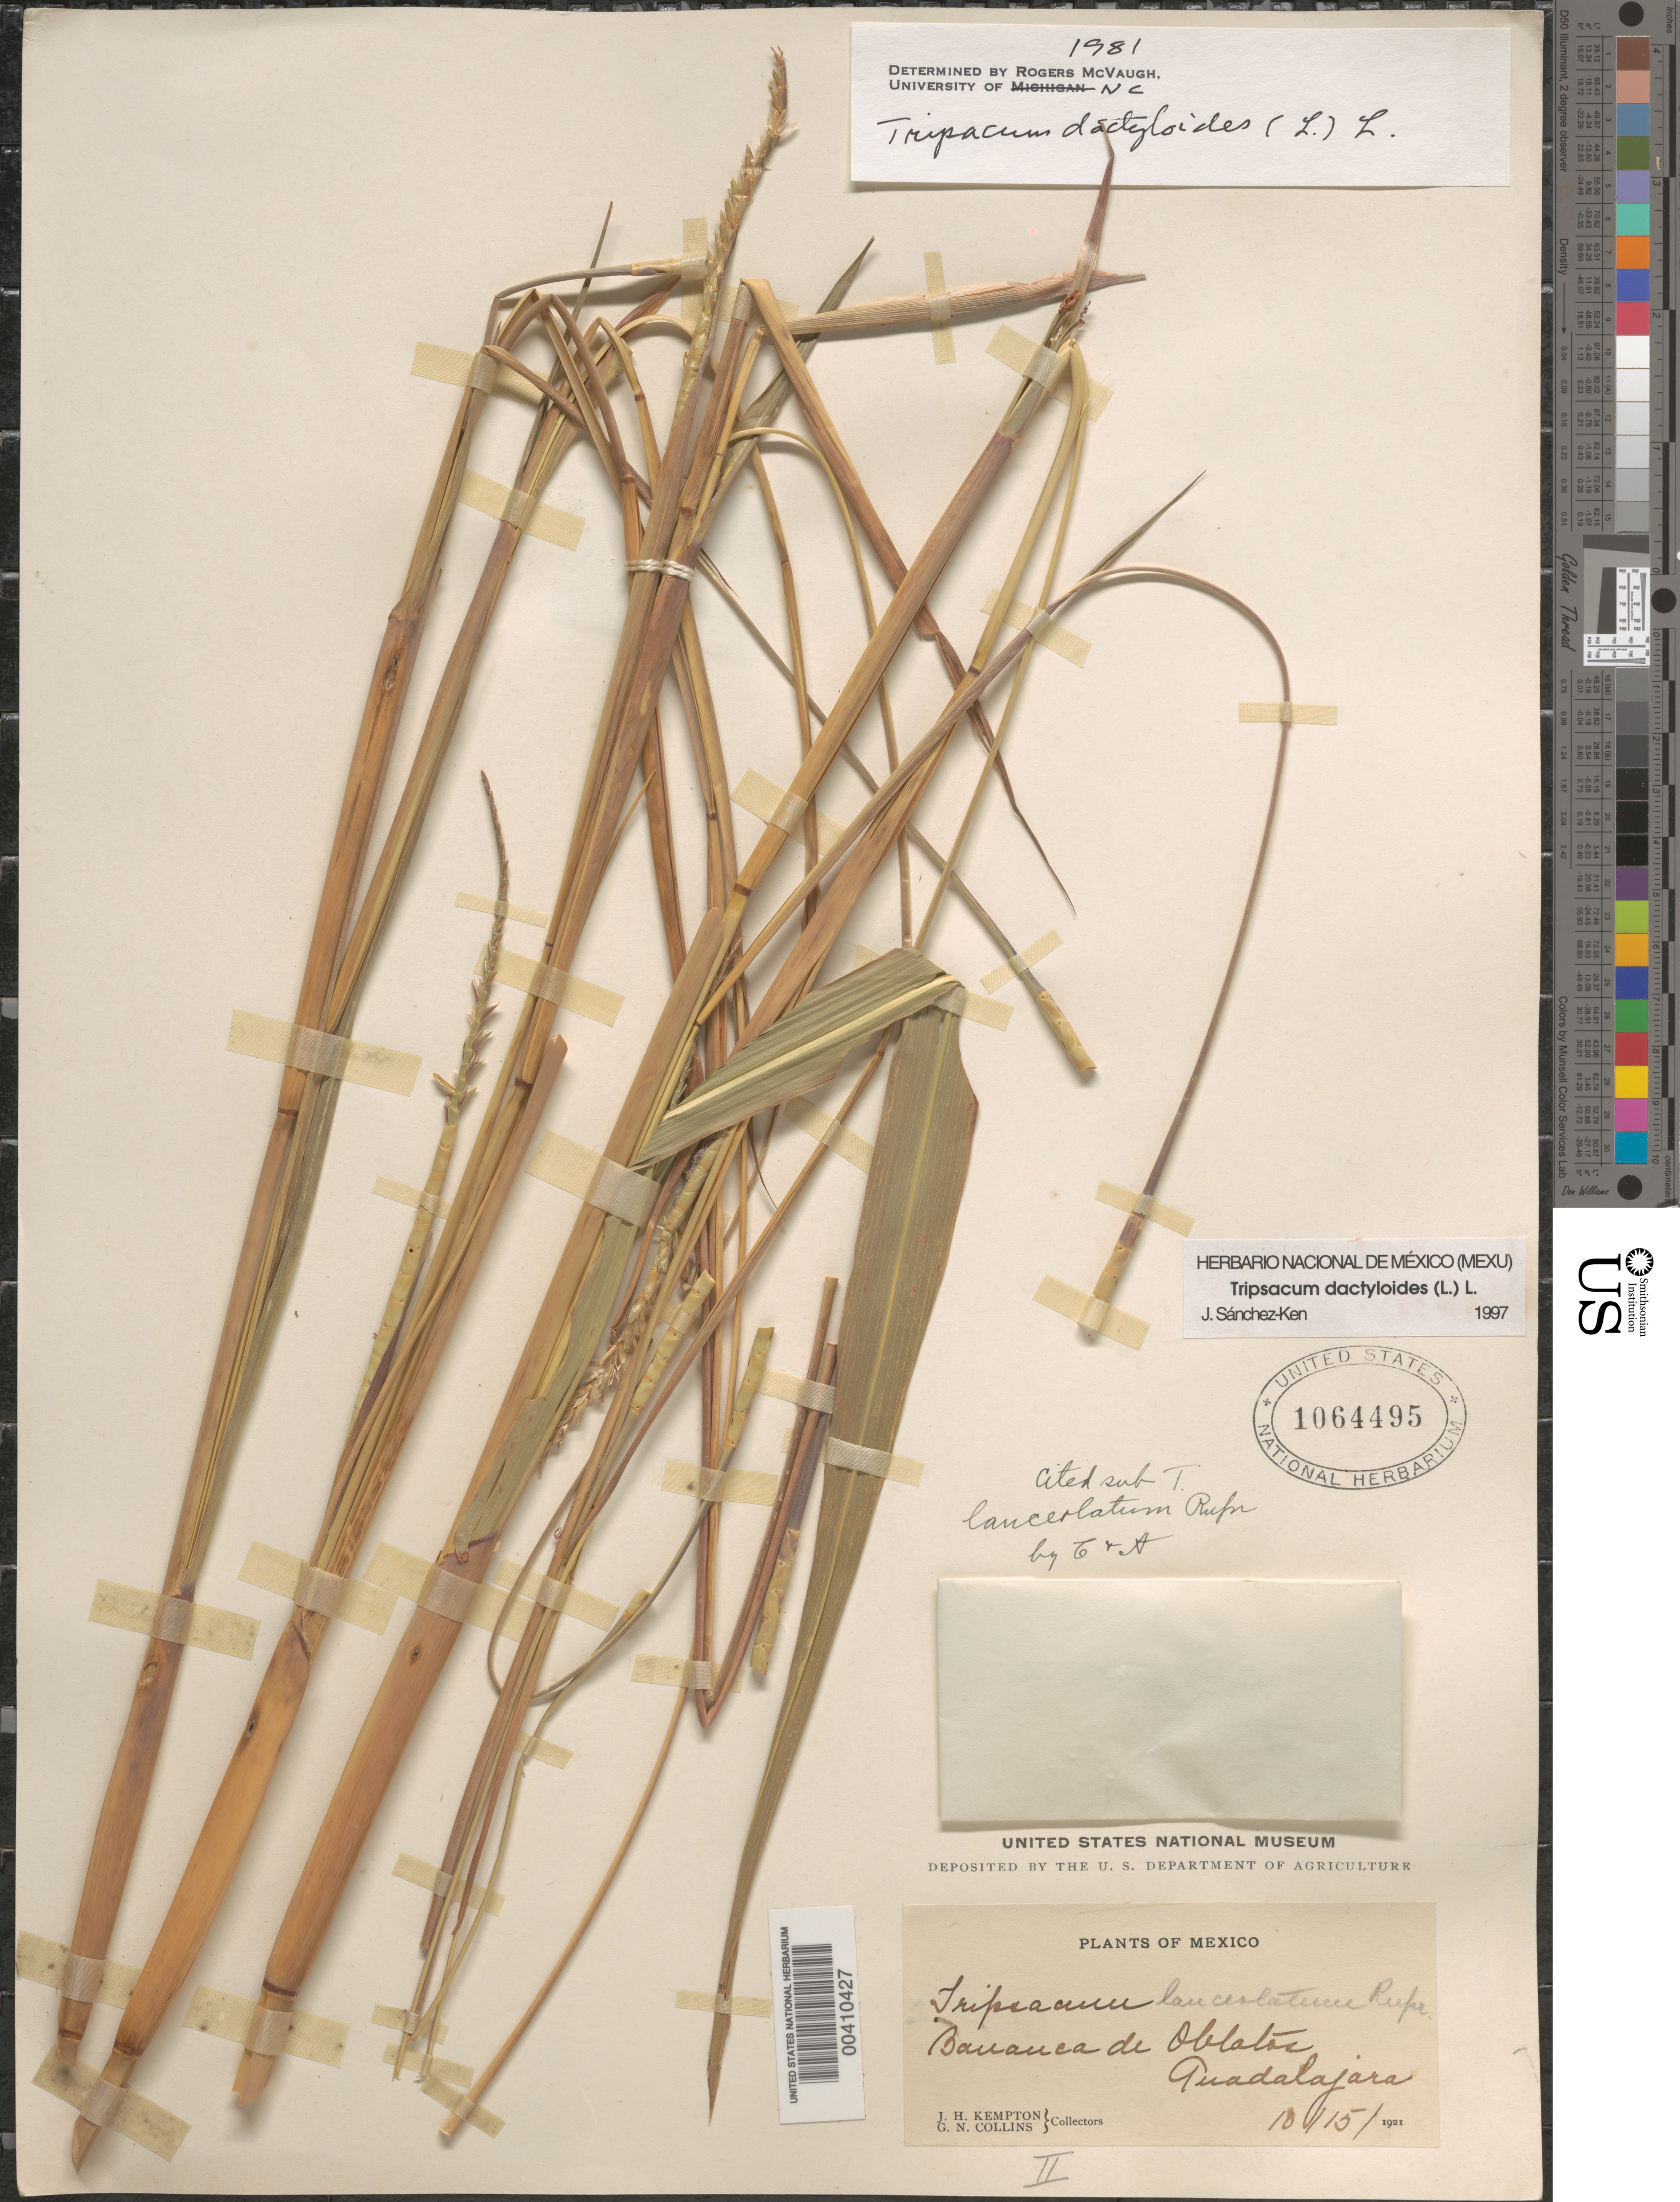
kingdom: Plantae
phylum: Tracheophyta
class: Liliopsida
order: Poales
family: Poaceae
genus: Tripsacum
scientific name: Tripsacum dactyloides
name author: (L.) L.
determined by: McVaugh, R.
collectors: J. H. Kempton & G. Collins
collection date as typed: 15 Oct 1921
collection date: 1921-10-15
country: Mexico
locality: Barranca de Oblatos, Guadalajara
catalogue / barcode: US 1064495